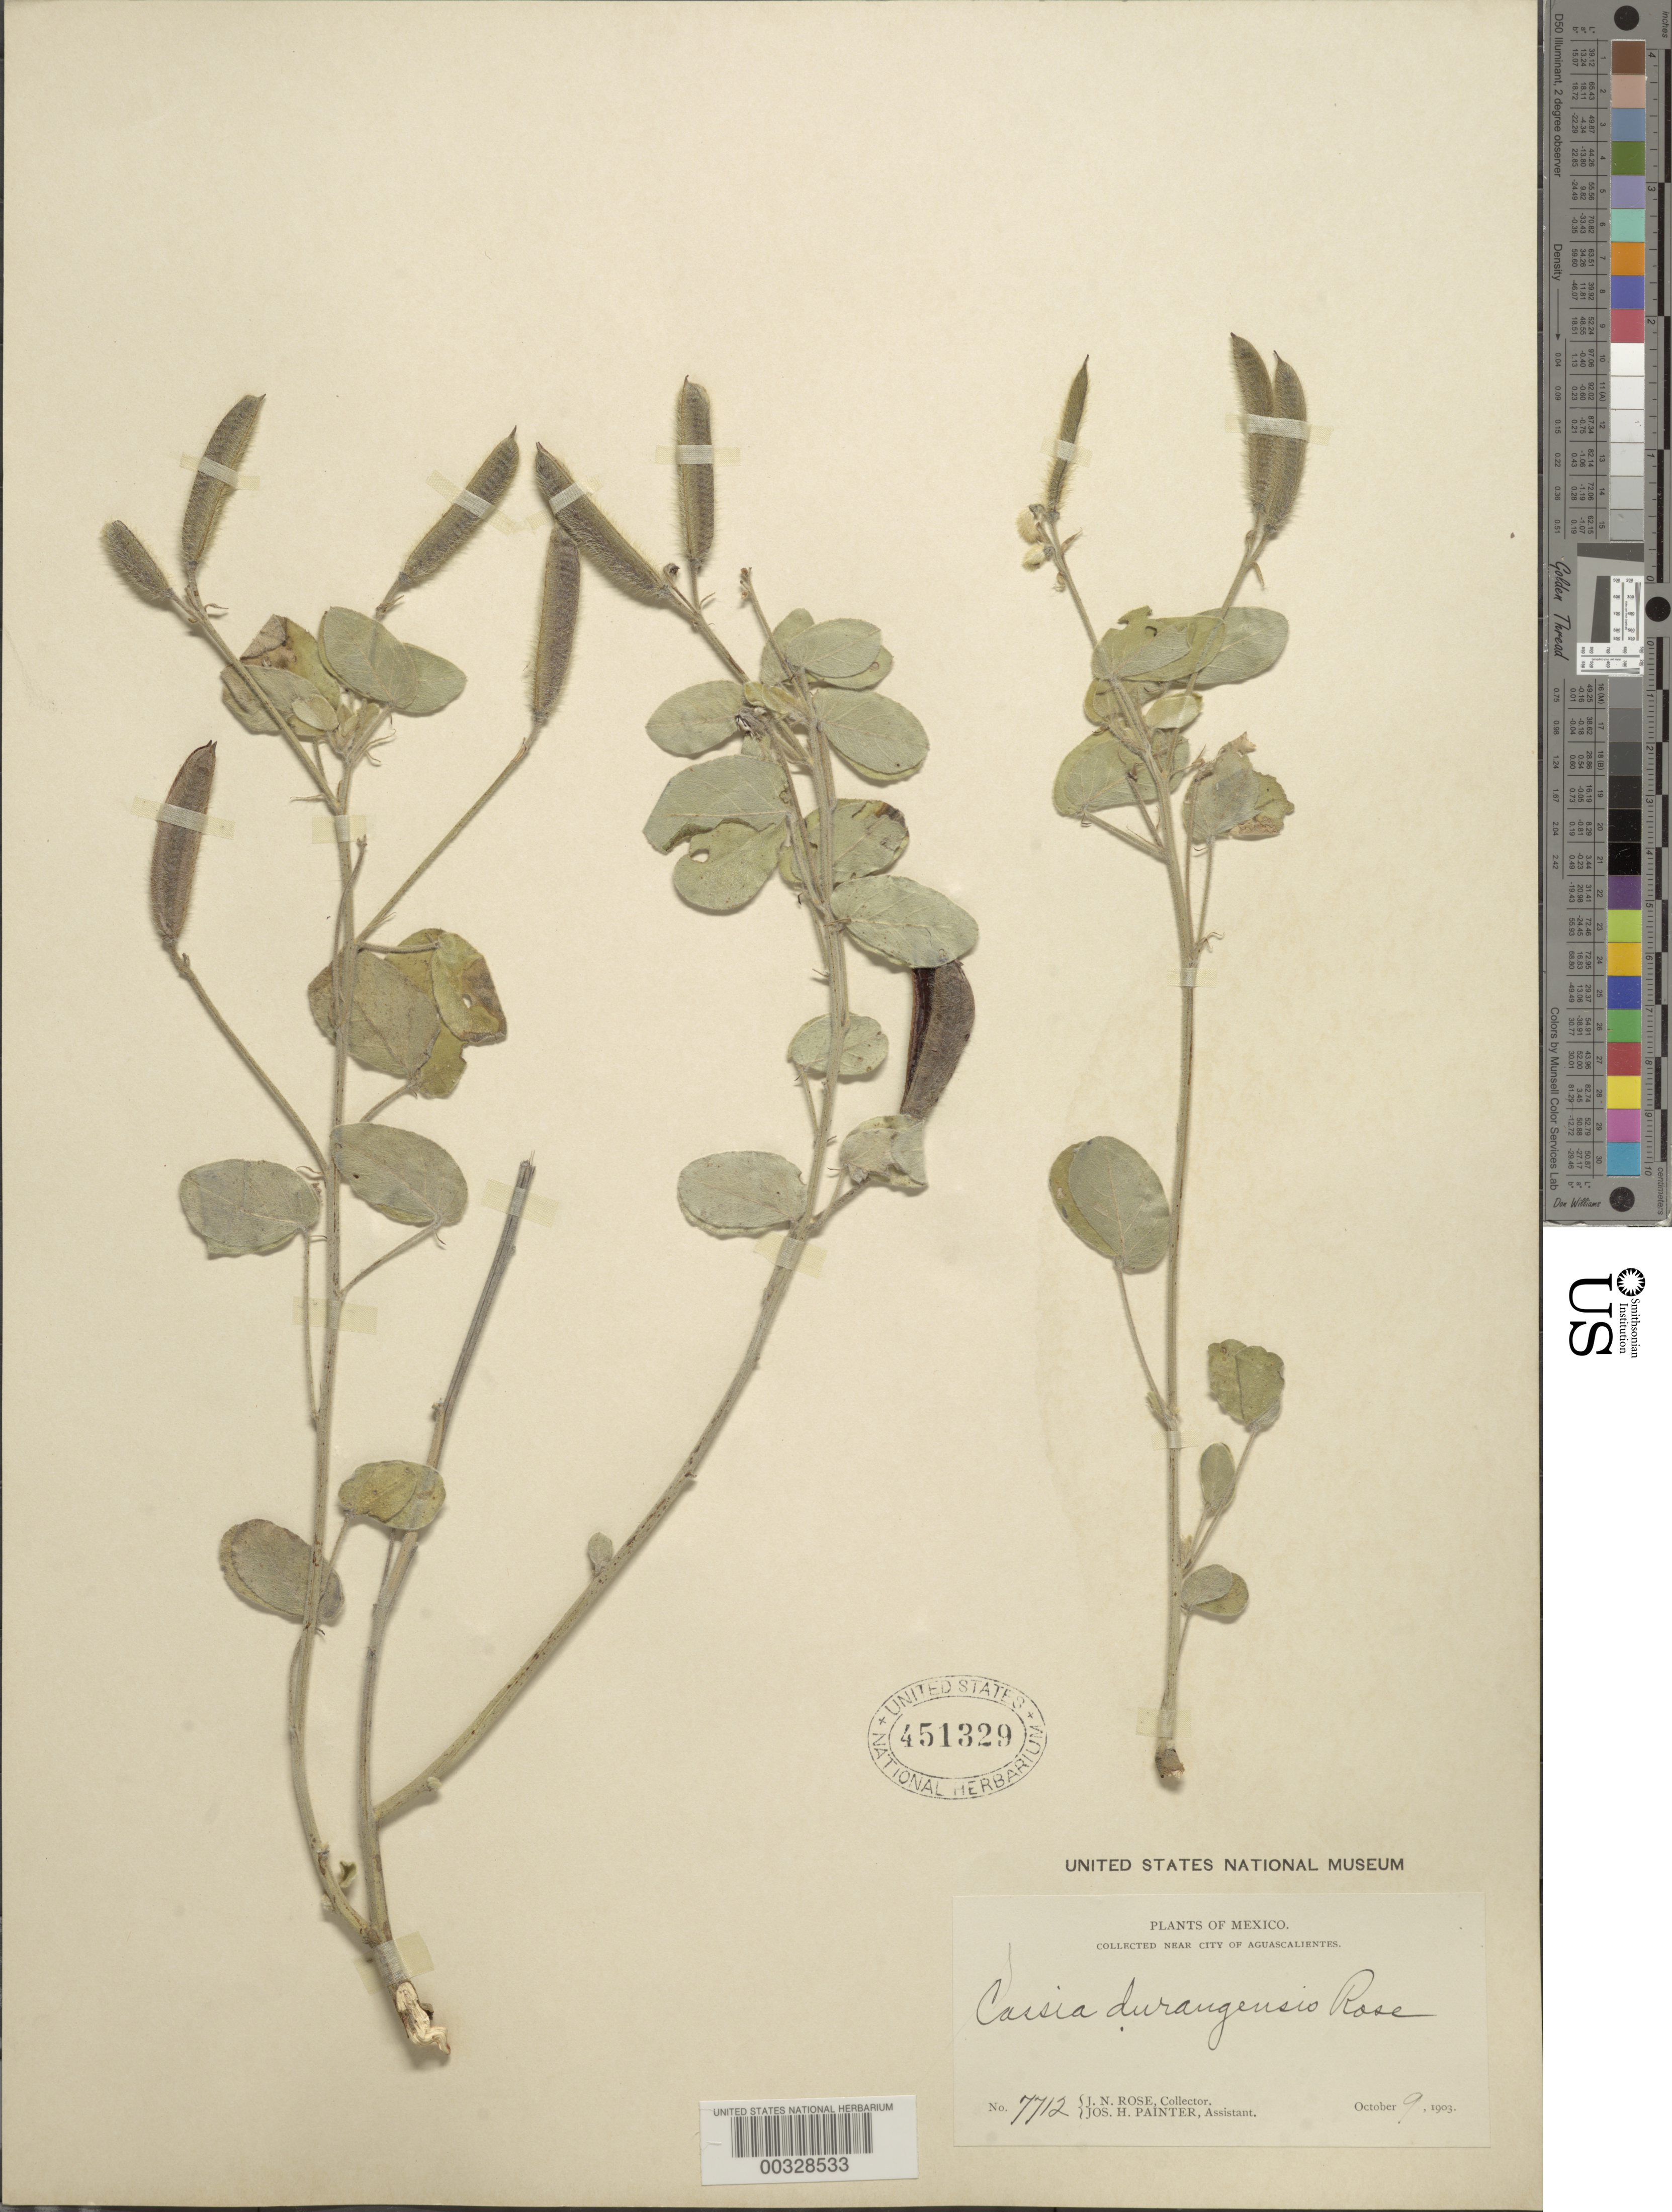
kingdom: Plantae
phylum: Tracheophyta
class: Magnoliopsida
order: Fabales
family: Fabaceae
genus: Senna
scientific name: Senna durangensis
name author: (Rose) H.S. Irwin & Barneby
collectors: C. A. Purpus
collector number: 492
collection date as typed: Dec 1903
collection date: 1903-12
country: Mexico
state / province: Aguascalientes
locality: Near city of Aguascalientes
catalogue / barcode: US 451329